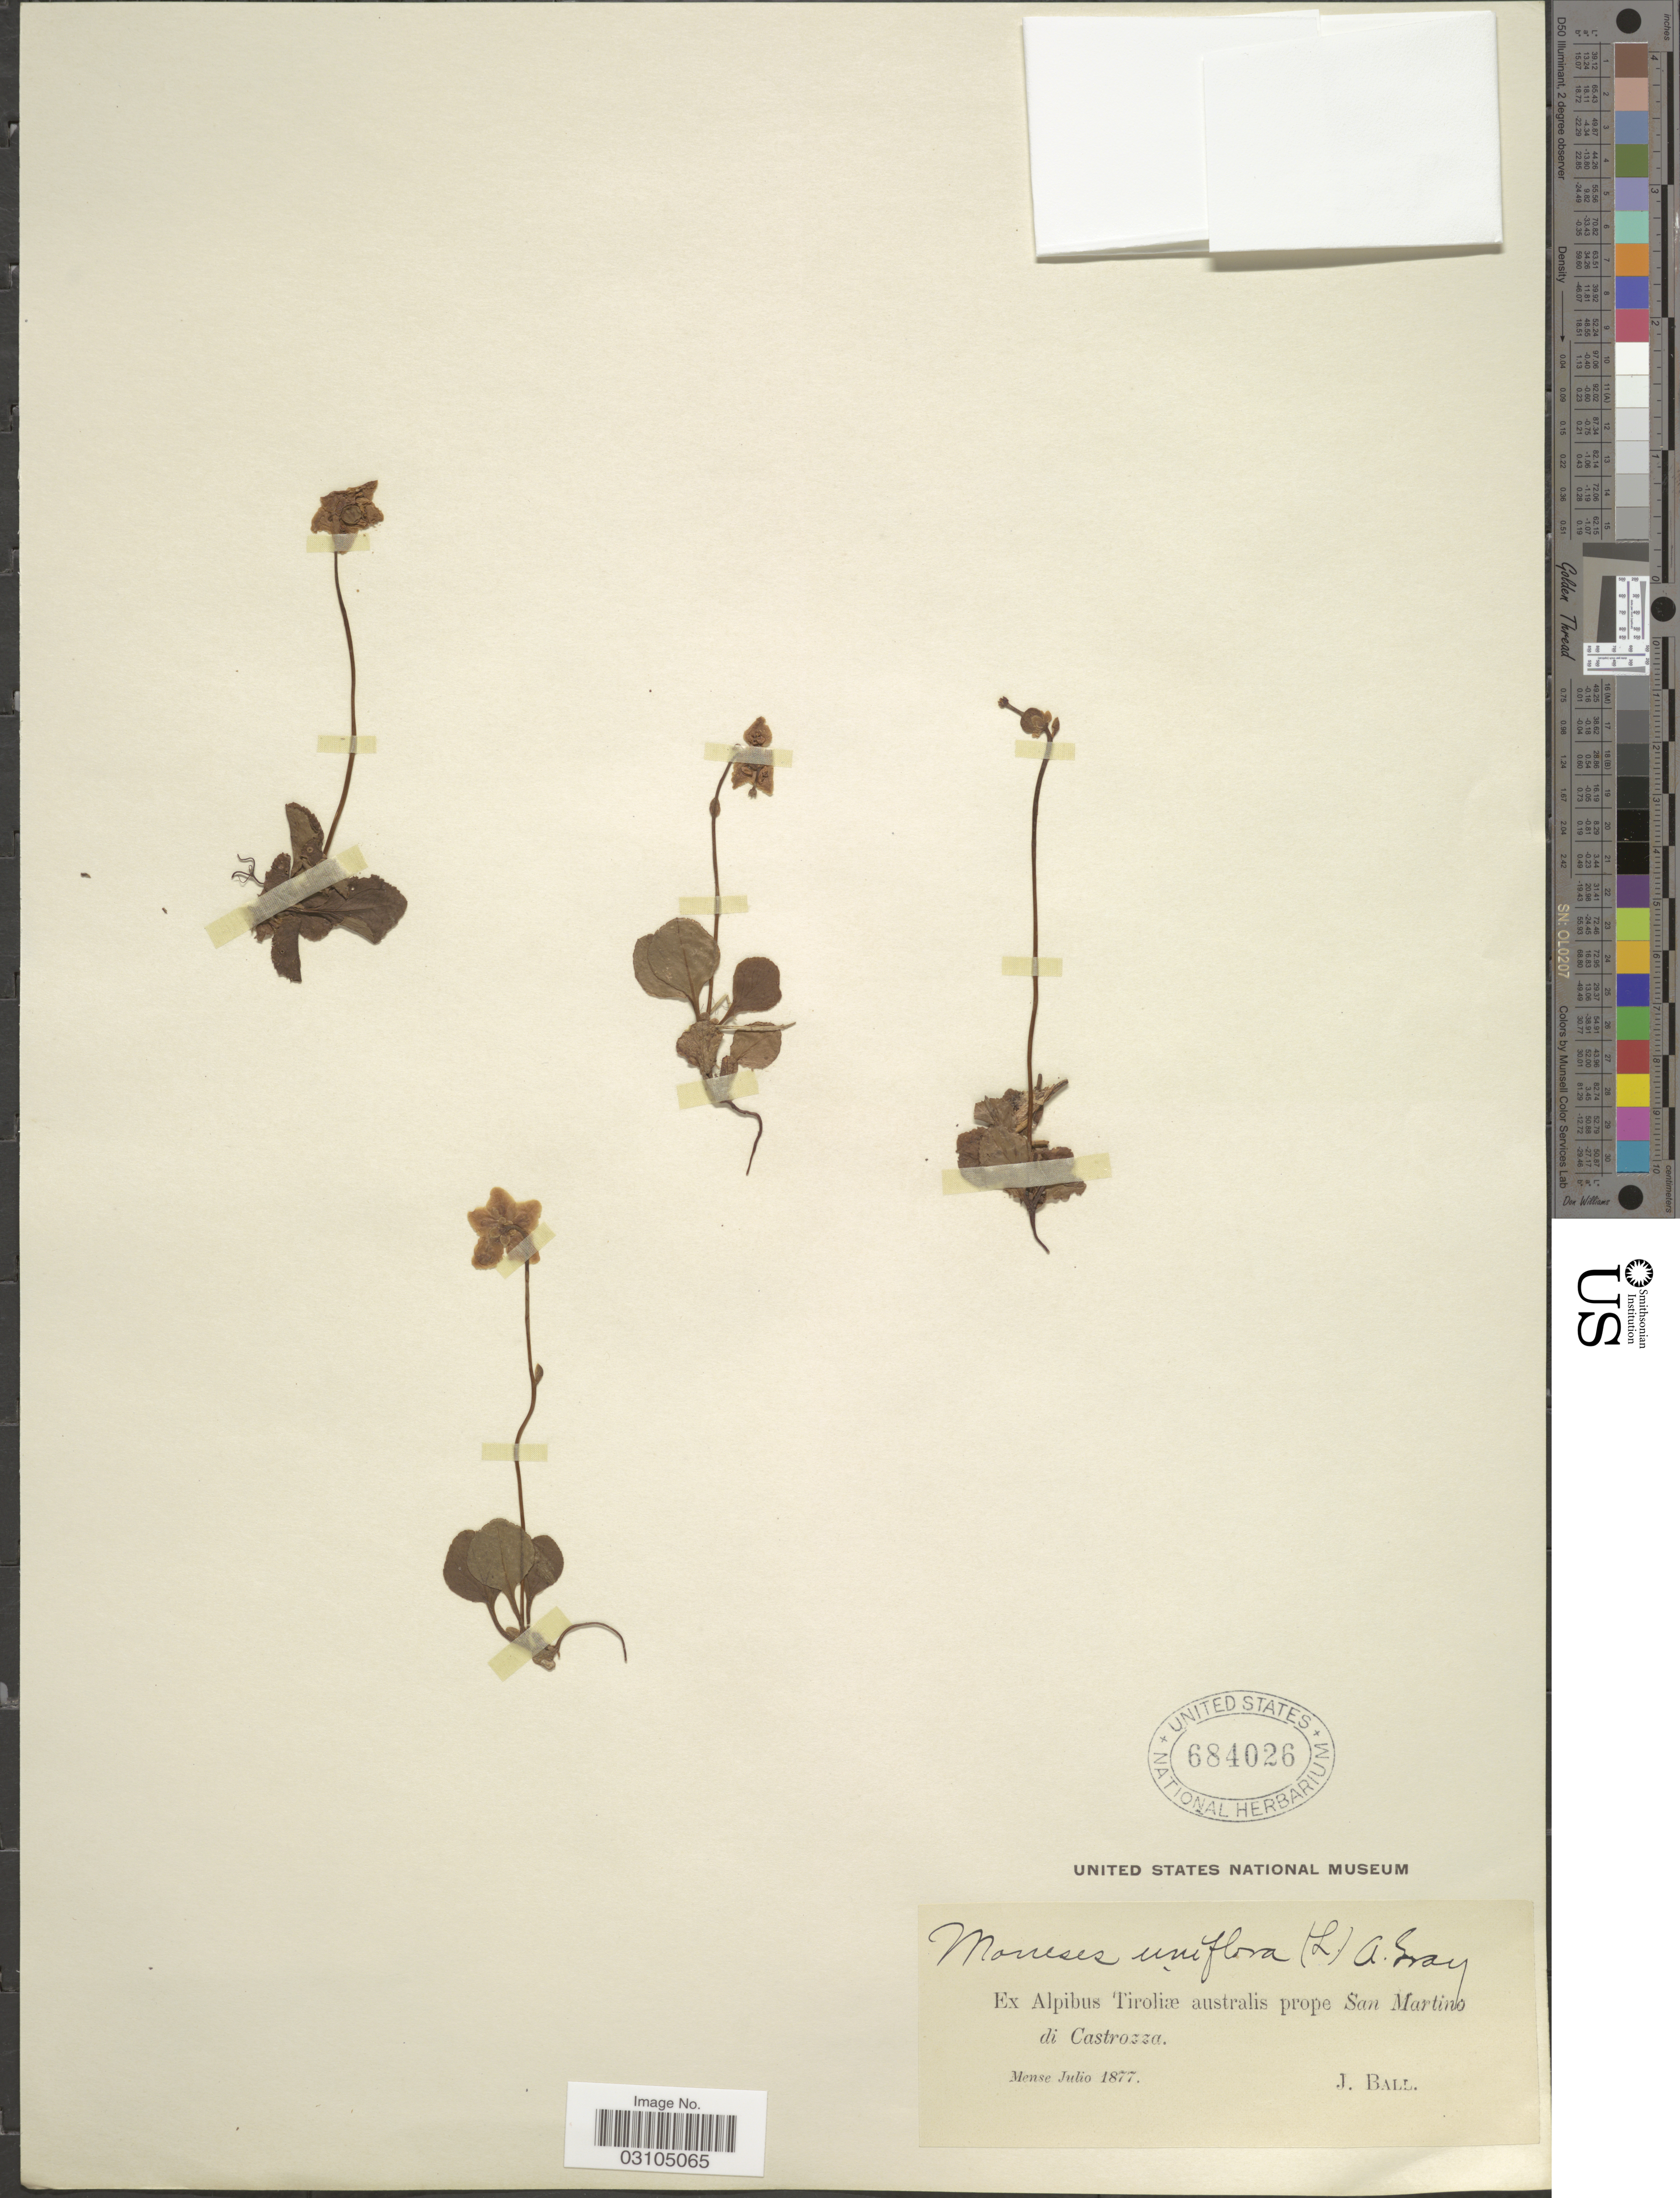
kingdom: Plantae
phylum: Tracheophyta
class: Magnoliopsida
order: Ericales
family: Ericaceae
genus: Moneses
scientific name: Moneses uniflora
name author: (L.) A. Gray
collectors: J. Ball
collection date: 1877-07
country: Austria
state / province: Tirol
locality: Ex Alpibus Tiroliæ australis prope San Martino di Castrozza.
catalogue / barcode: US 684026